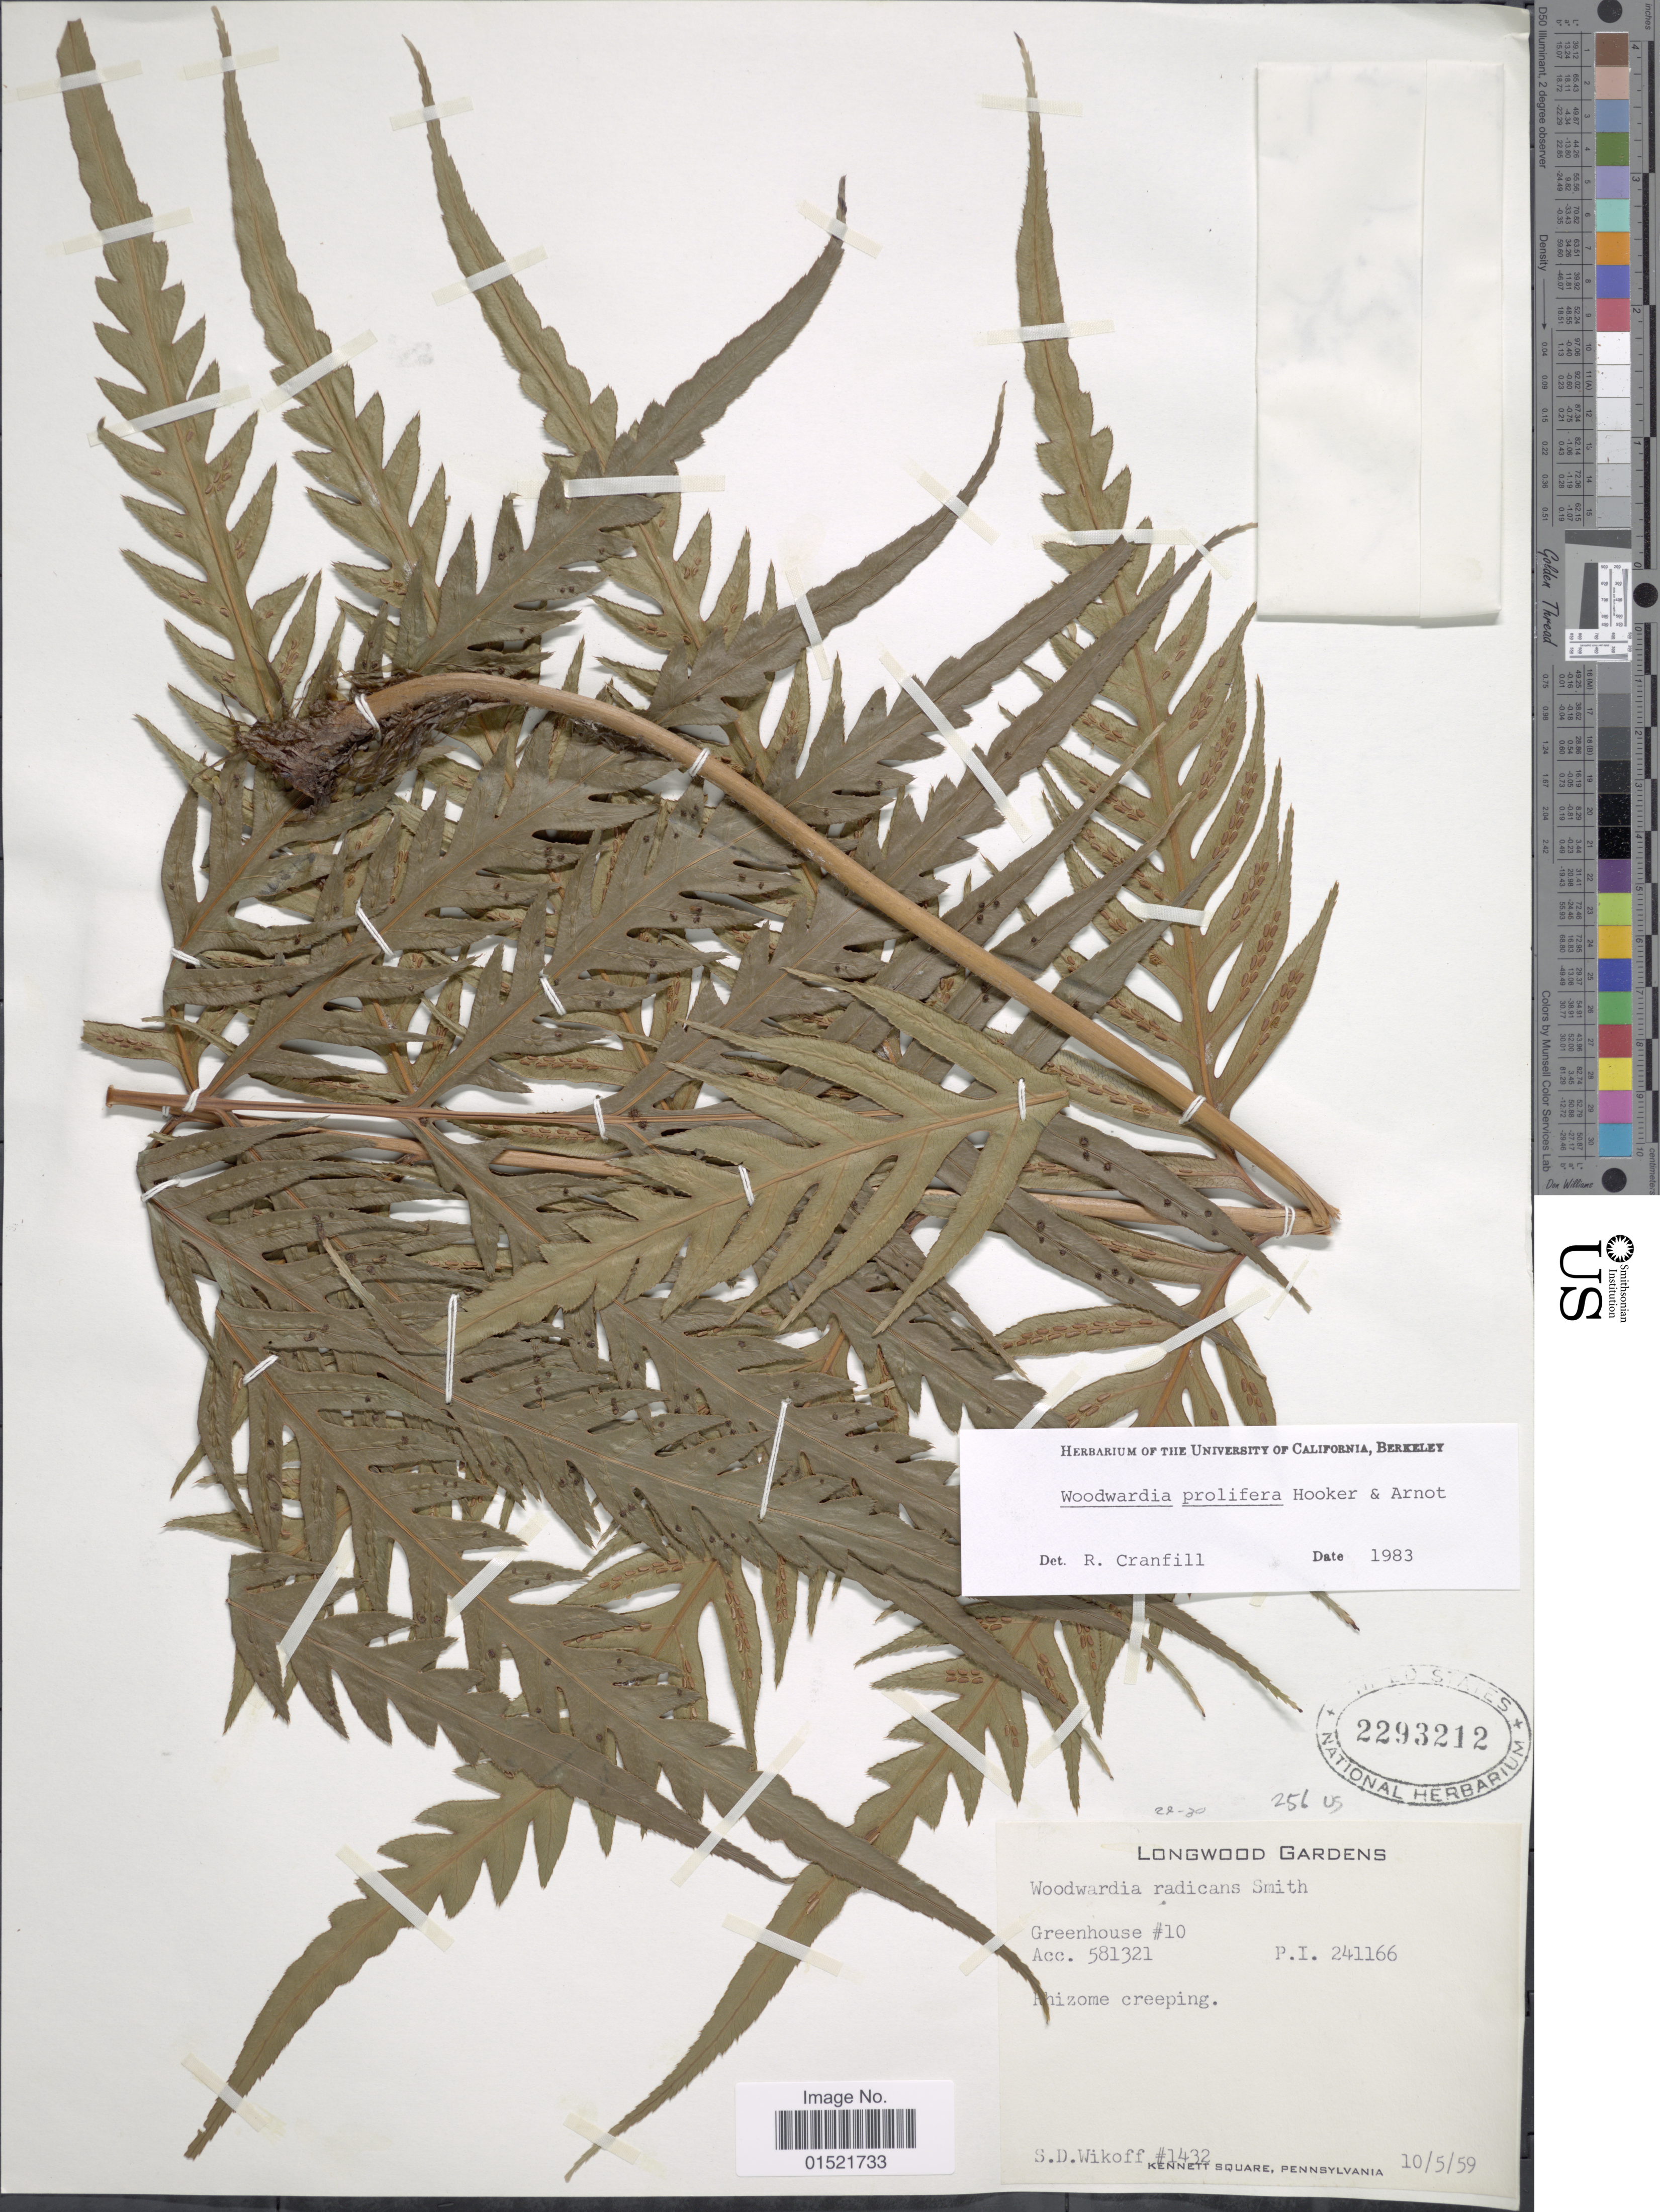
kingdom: Plantae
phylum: Tracheophyta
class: Polypodiopsida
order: Polypodiales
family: Blechnaceae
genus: Woodwardia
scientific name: Woodwardia prolifera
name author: Hook. & Arn.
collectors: S. Wikoff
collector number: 1432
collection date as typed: Transcribed d/m/y: 5/10/59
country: United States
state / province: Pennsylvania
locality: Longwood Gardens, Kennett Square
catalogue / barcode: US 2293212